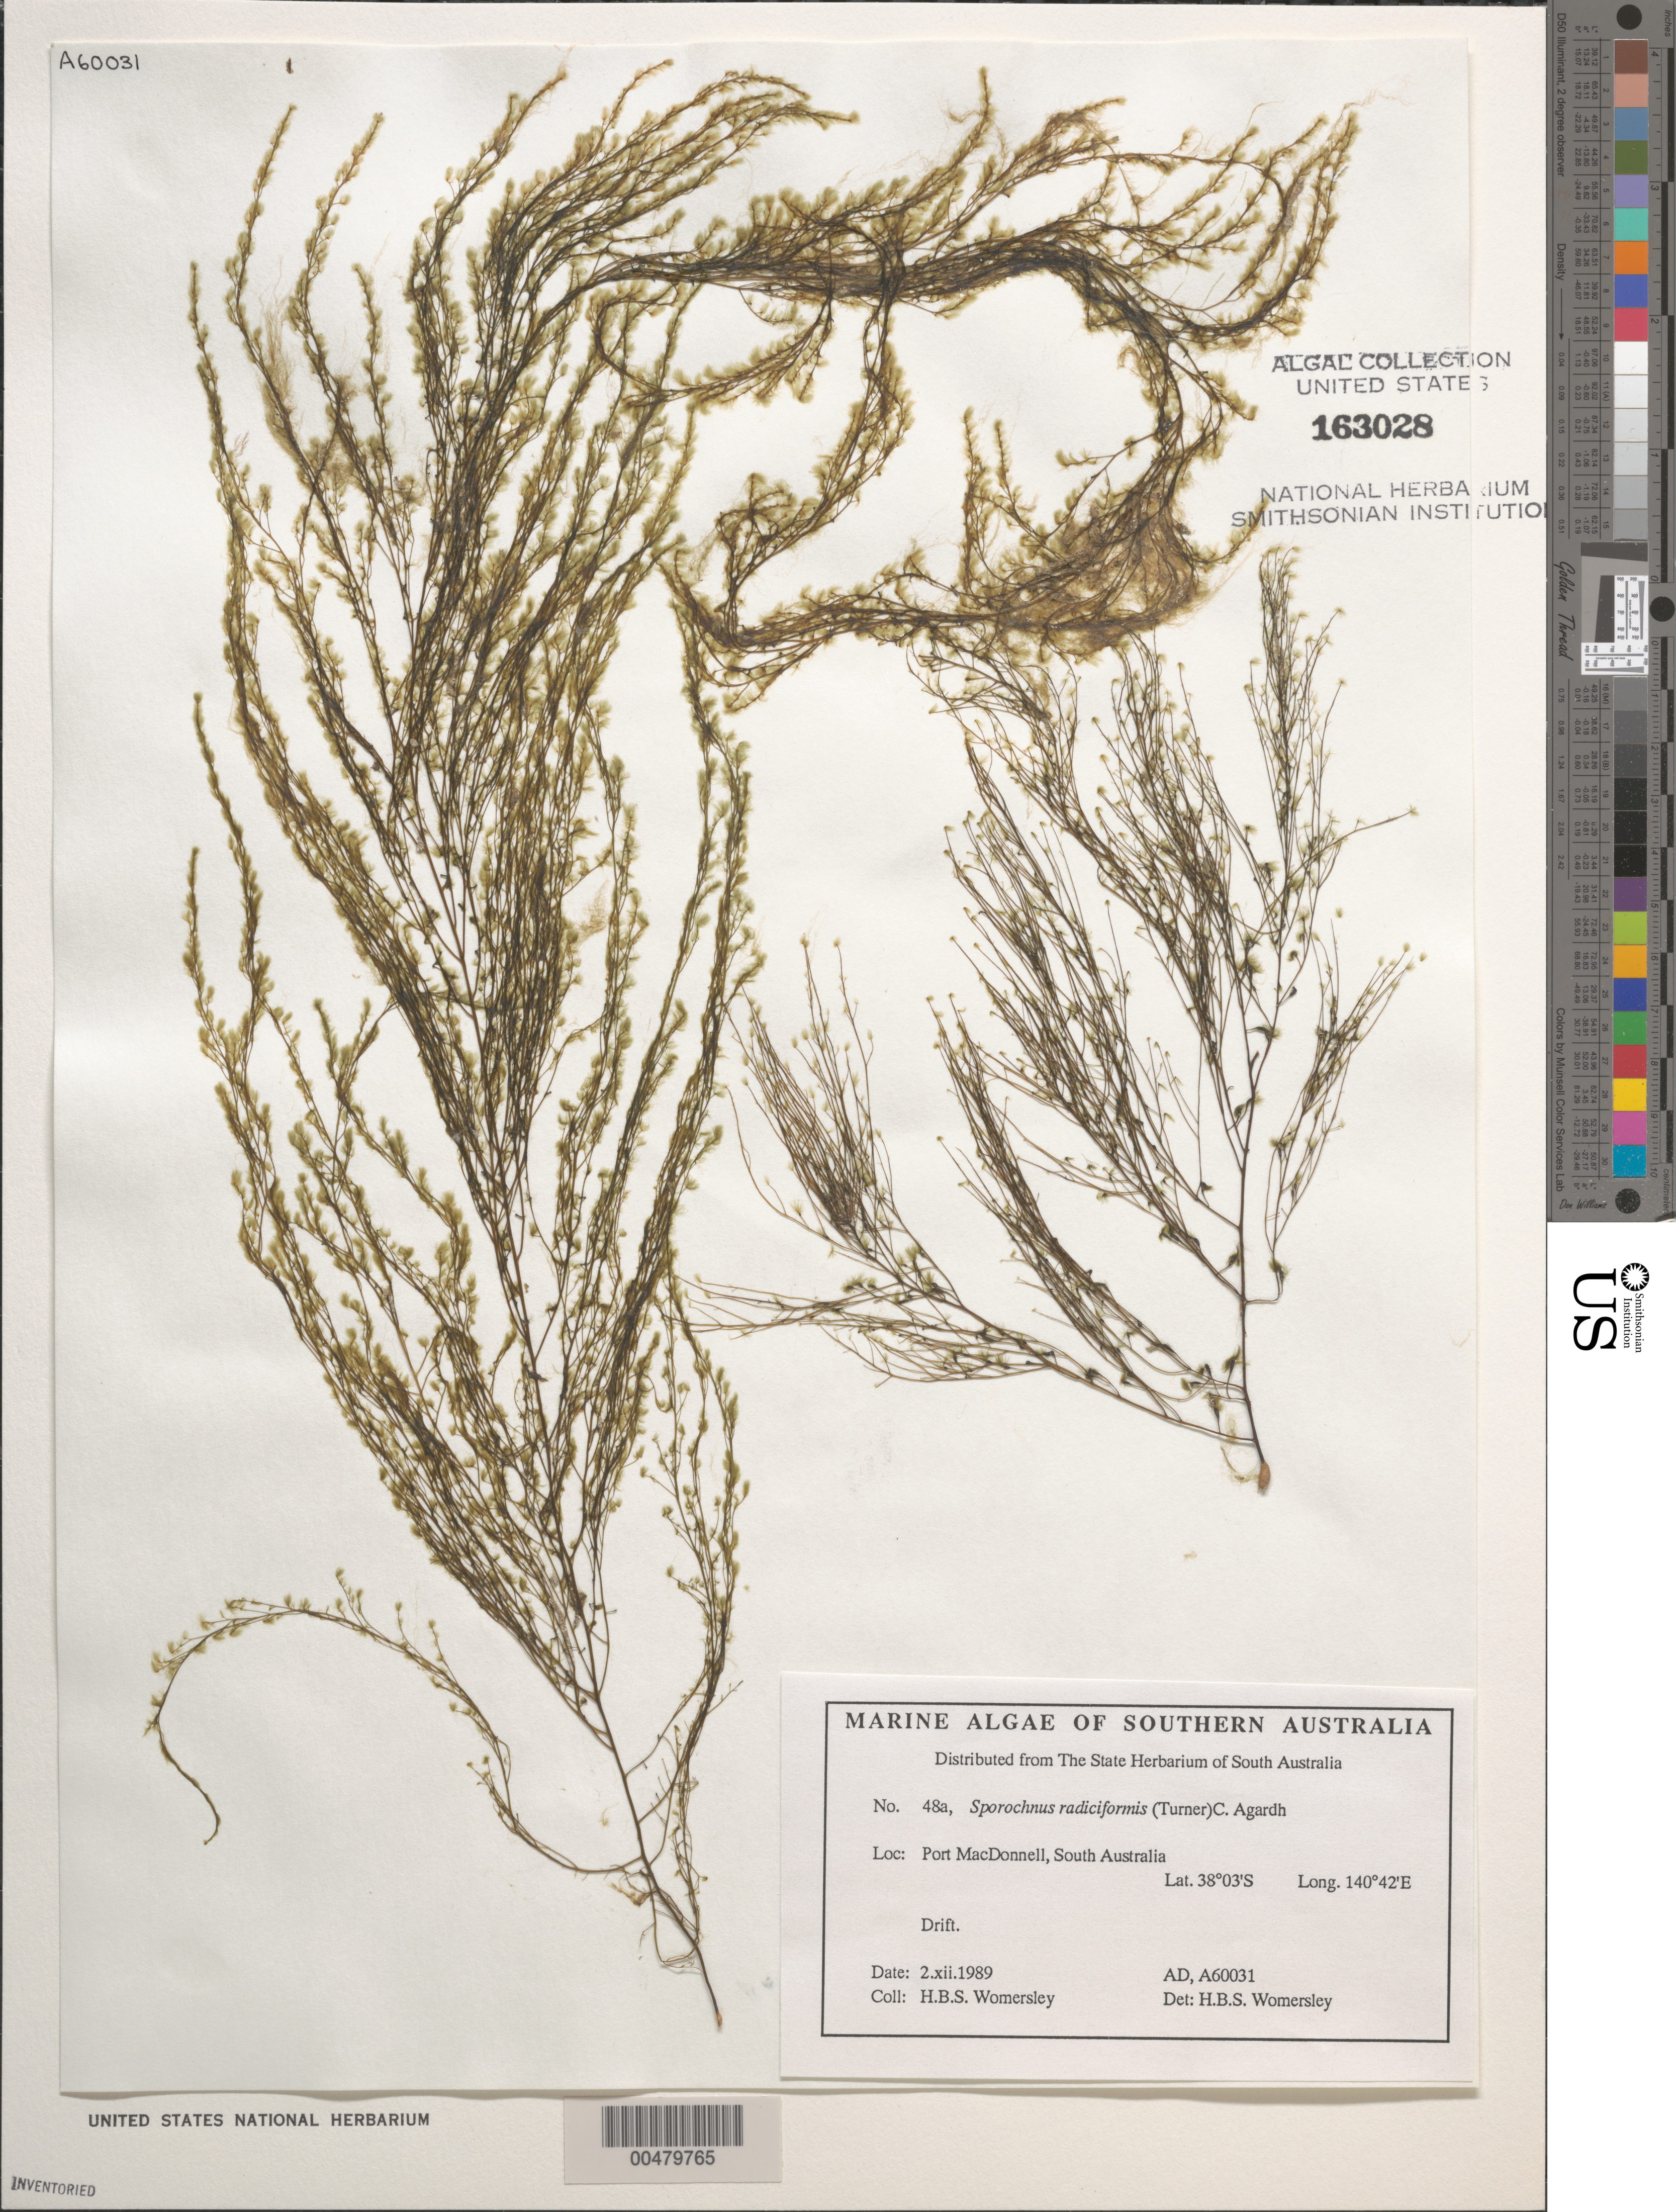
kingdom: Chromista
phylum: Ochrophyta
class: Phaeophyceae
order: Sporochnales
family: Sporochnaceae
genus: Sporochnus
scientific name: Sporochnus radiciformis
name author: (R. Br. ex Turner) C. Agardh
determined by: Womersley, H. B. S.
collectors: H. B. S. Womersley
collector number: AD A60031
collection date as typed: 02 Dec 1989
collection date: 1989-12-02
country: Australia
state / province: South Australia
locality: Port MacDonnell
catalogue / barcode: US 163028